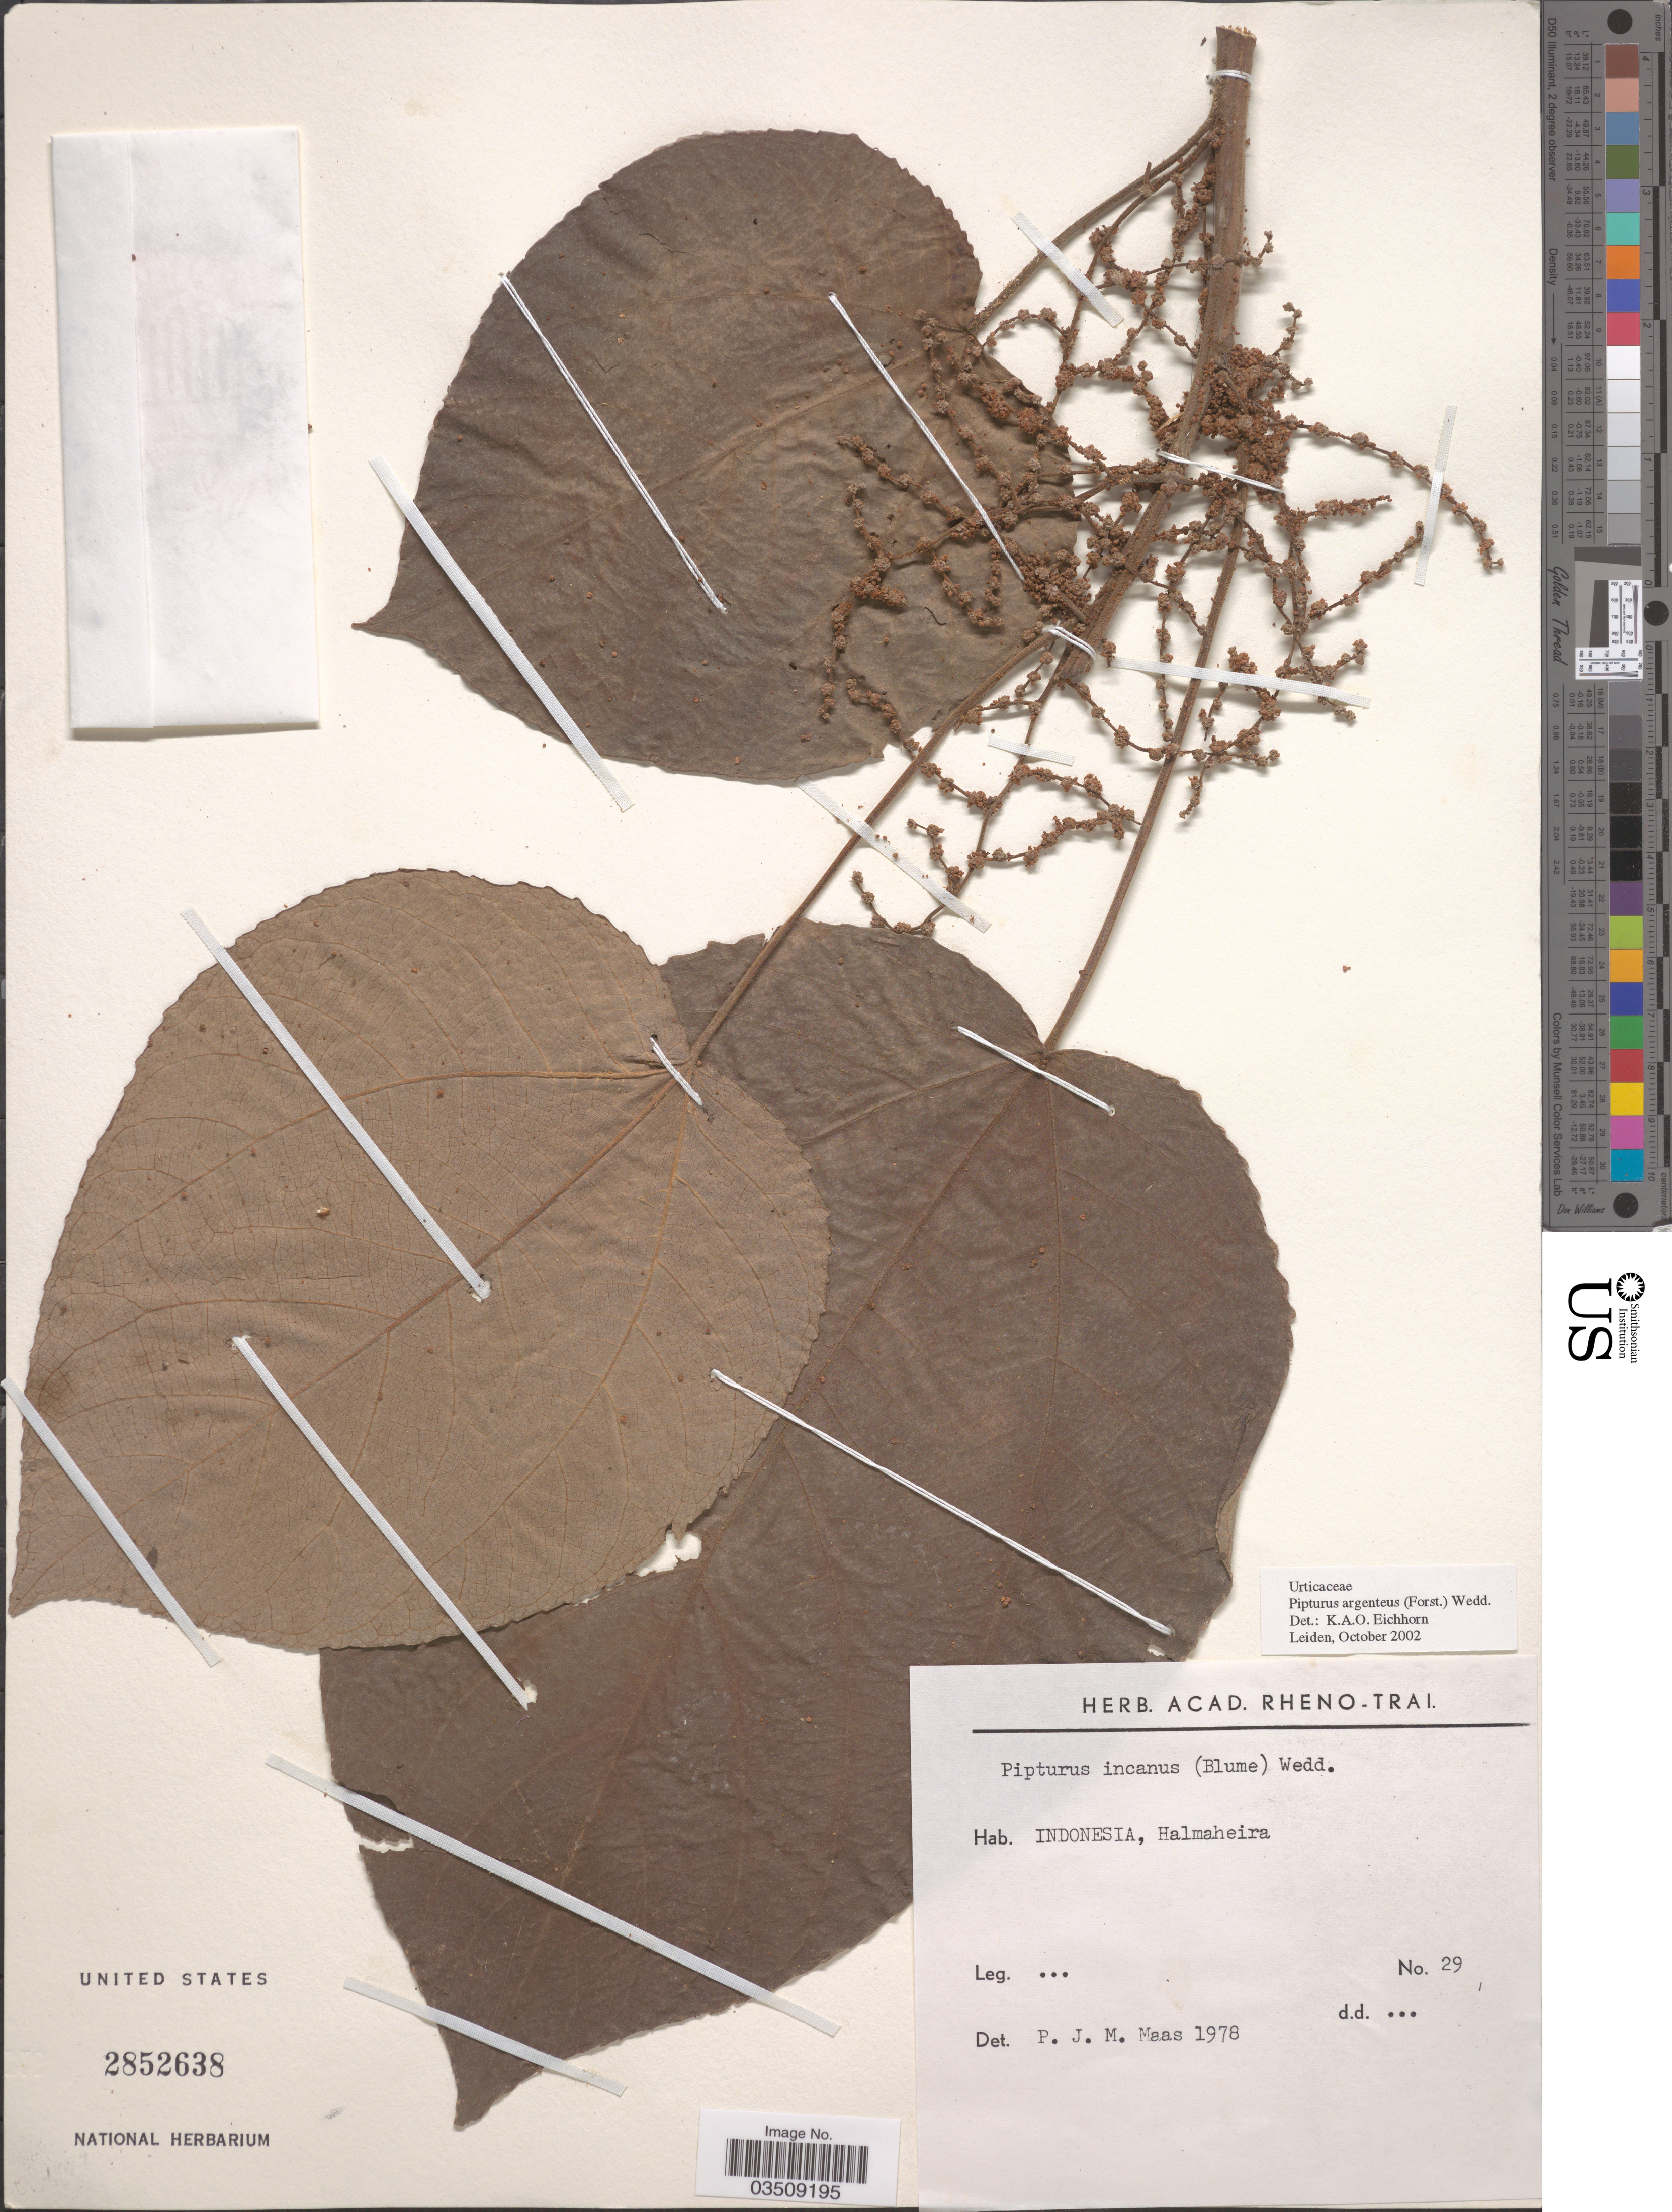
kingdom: Plantae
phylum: Tracheophyta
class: Magnoliopsida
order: Rosales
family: Urticaceae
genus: Pipturus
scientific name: Pipturus argenteus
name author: (G. Forst.) Wedd.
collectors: P. Maas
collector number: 29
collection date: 1978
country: Indonesia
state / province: Maluku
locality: Halmaheira.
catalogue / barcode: US 2852638